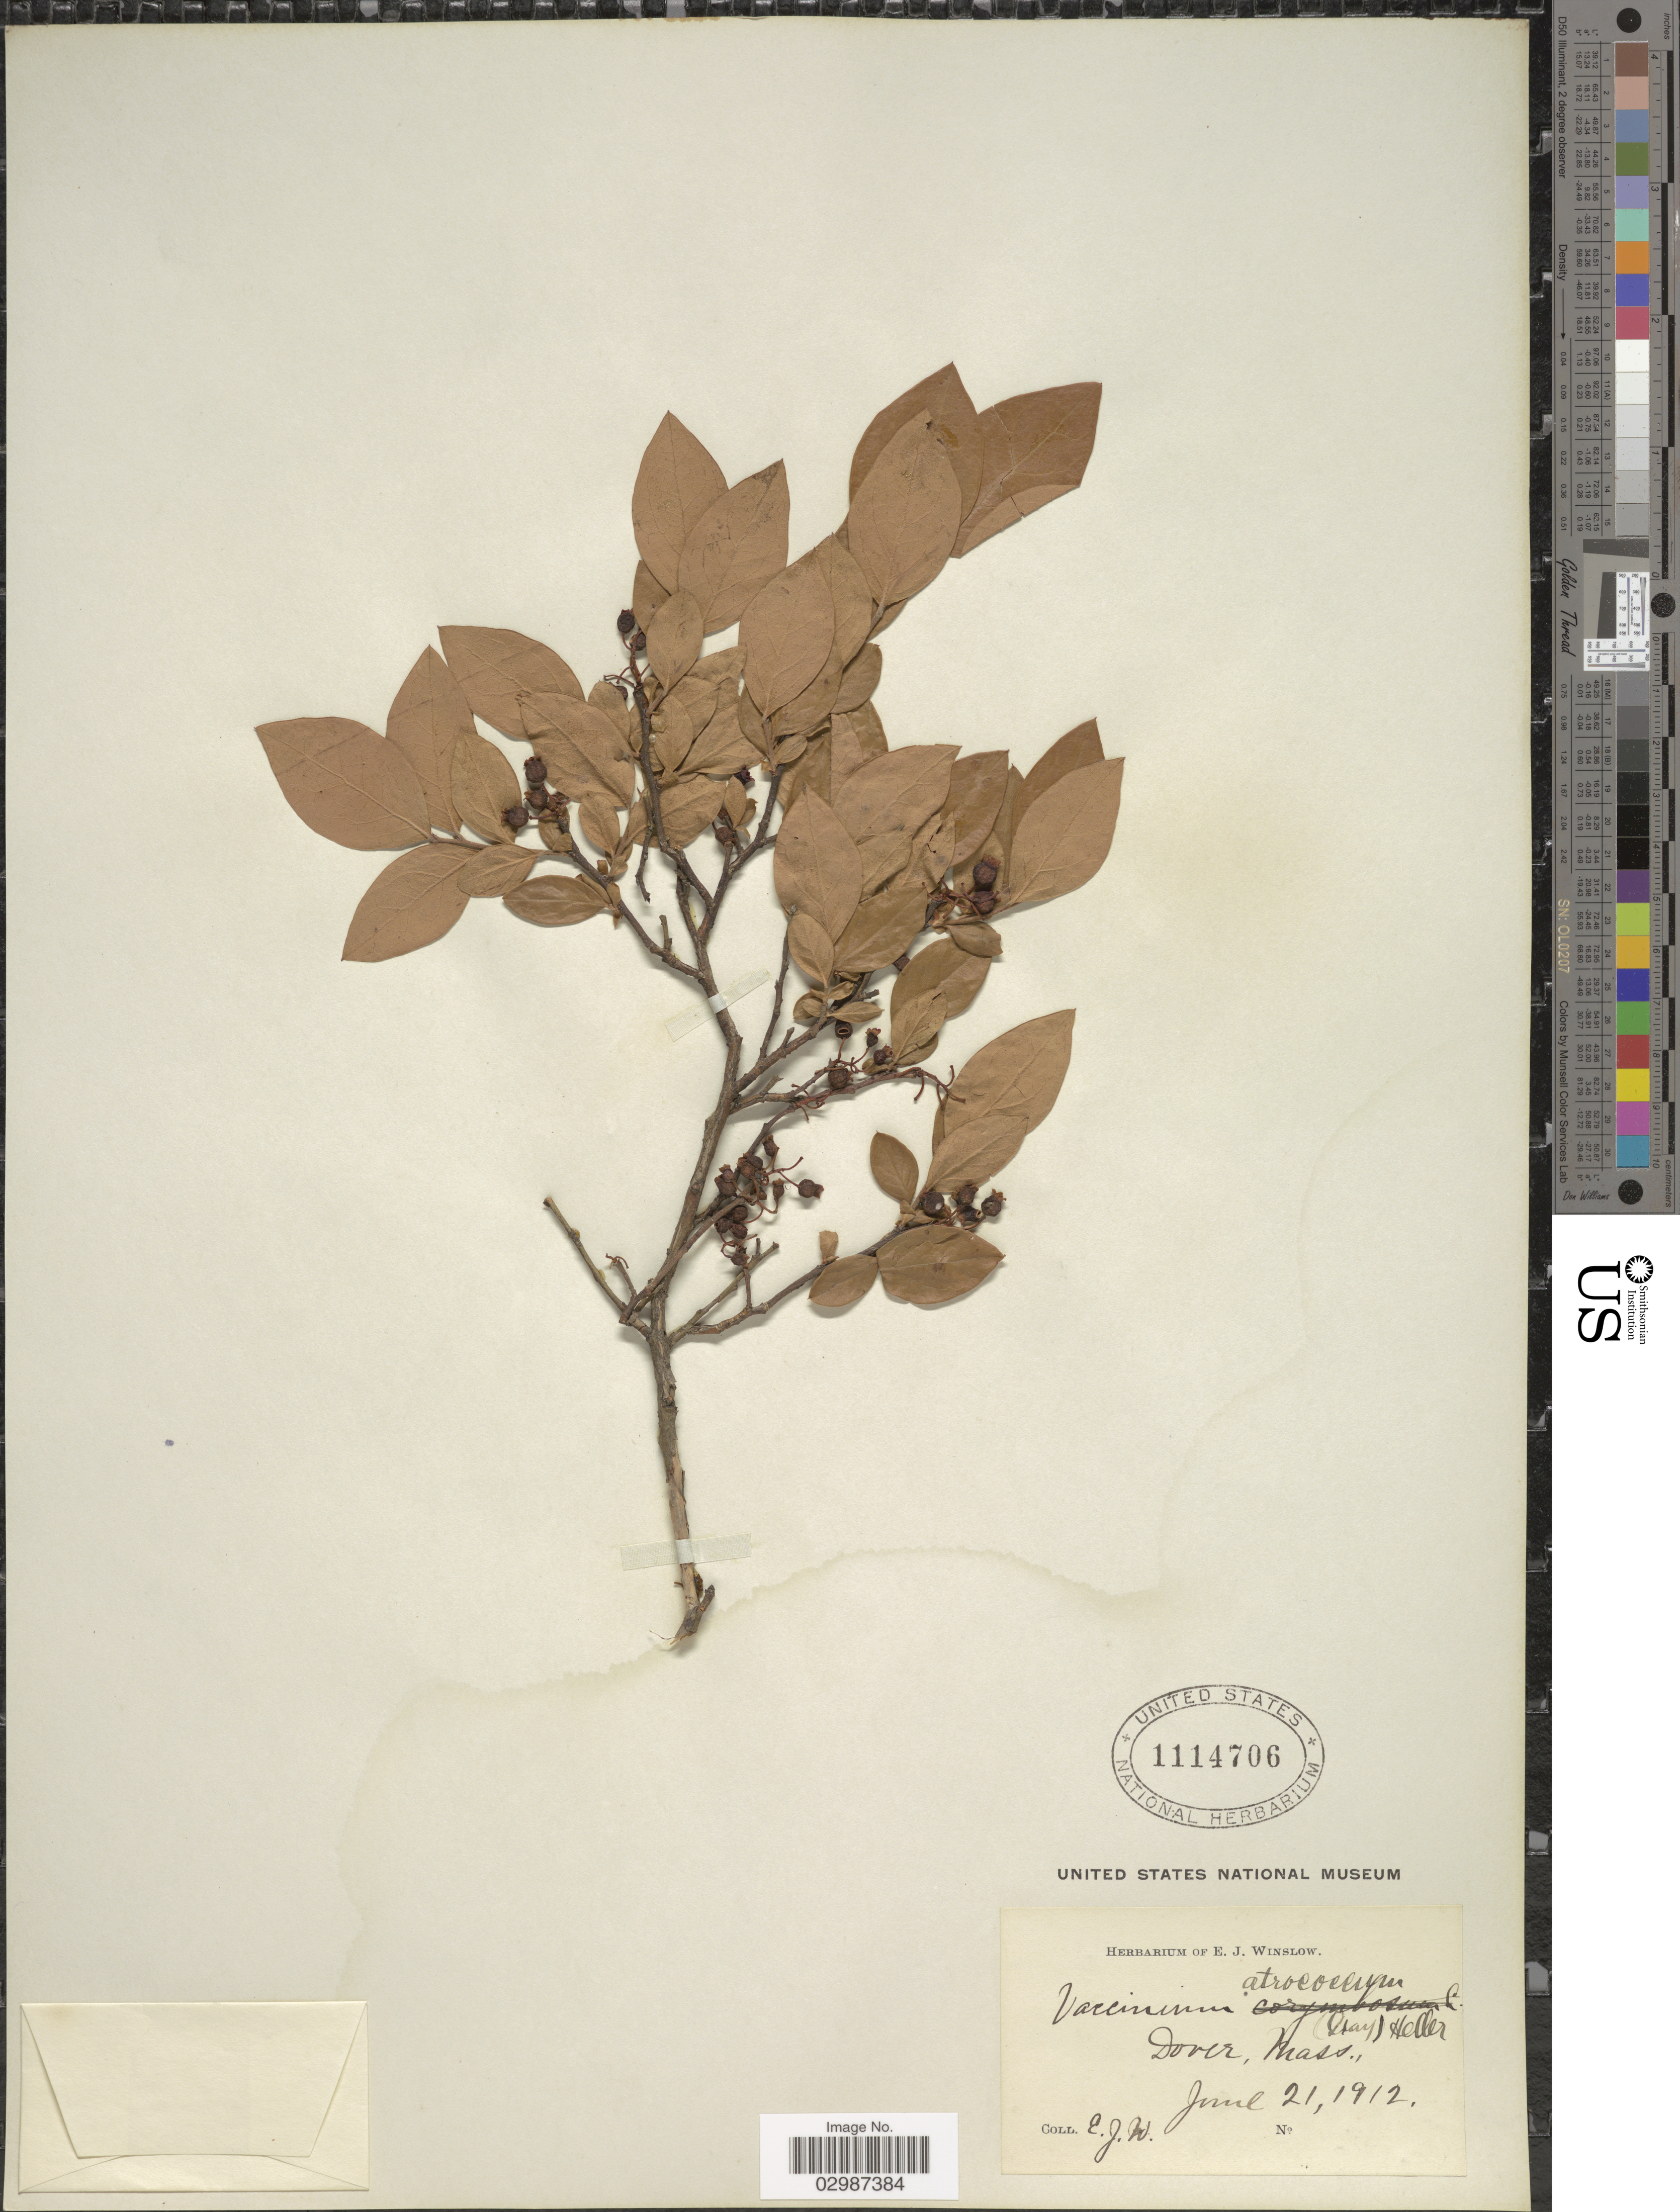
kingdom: Plantae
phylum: Tracheophyta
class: Magnoliopsida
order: Ericales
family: Ericaceae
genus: Vaccinium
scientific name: Vaccinium atrococcum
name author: (A. Gray) A. Heller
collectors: E. Winslow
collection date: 1912-06-21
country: United States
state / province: Massachusetts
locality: Dover.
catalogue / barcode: US 1114706